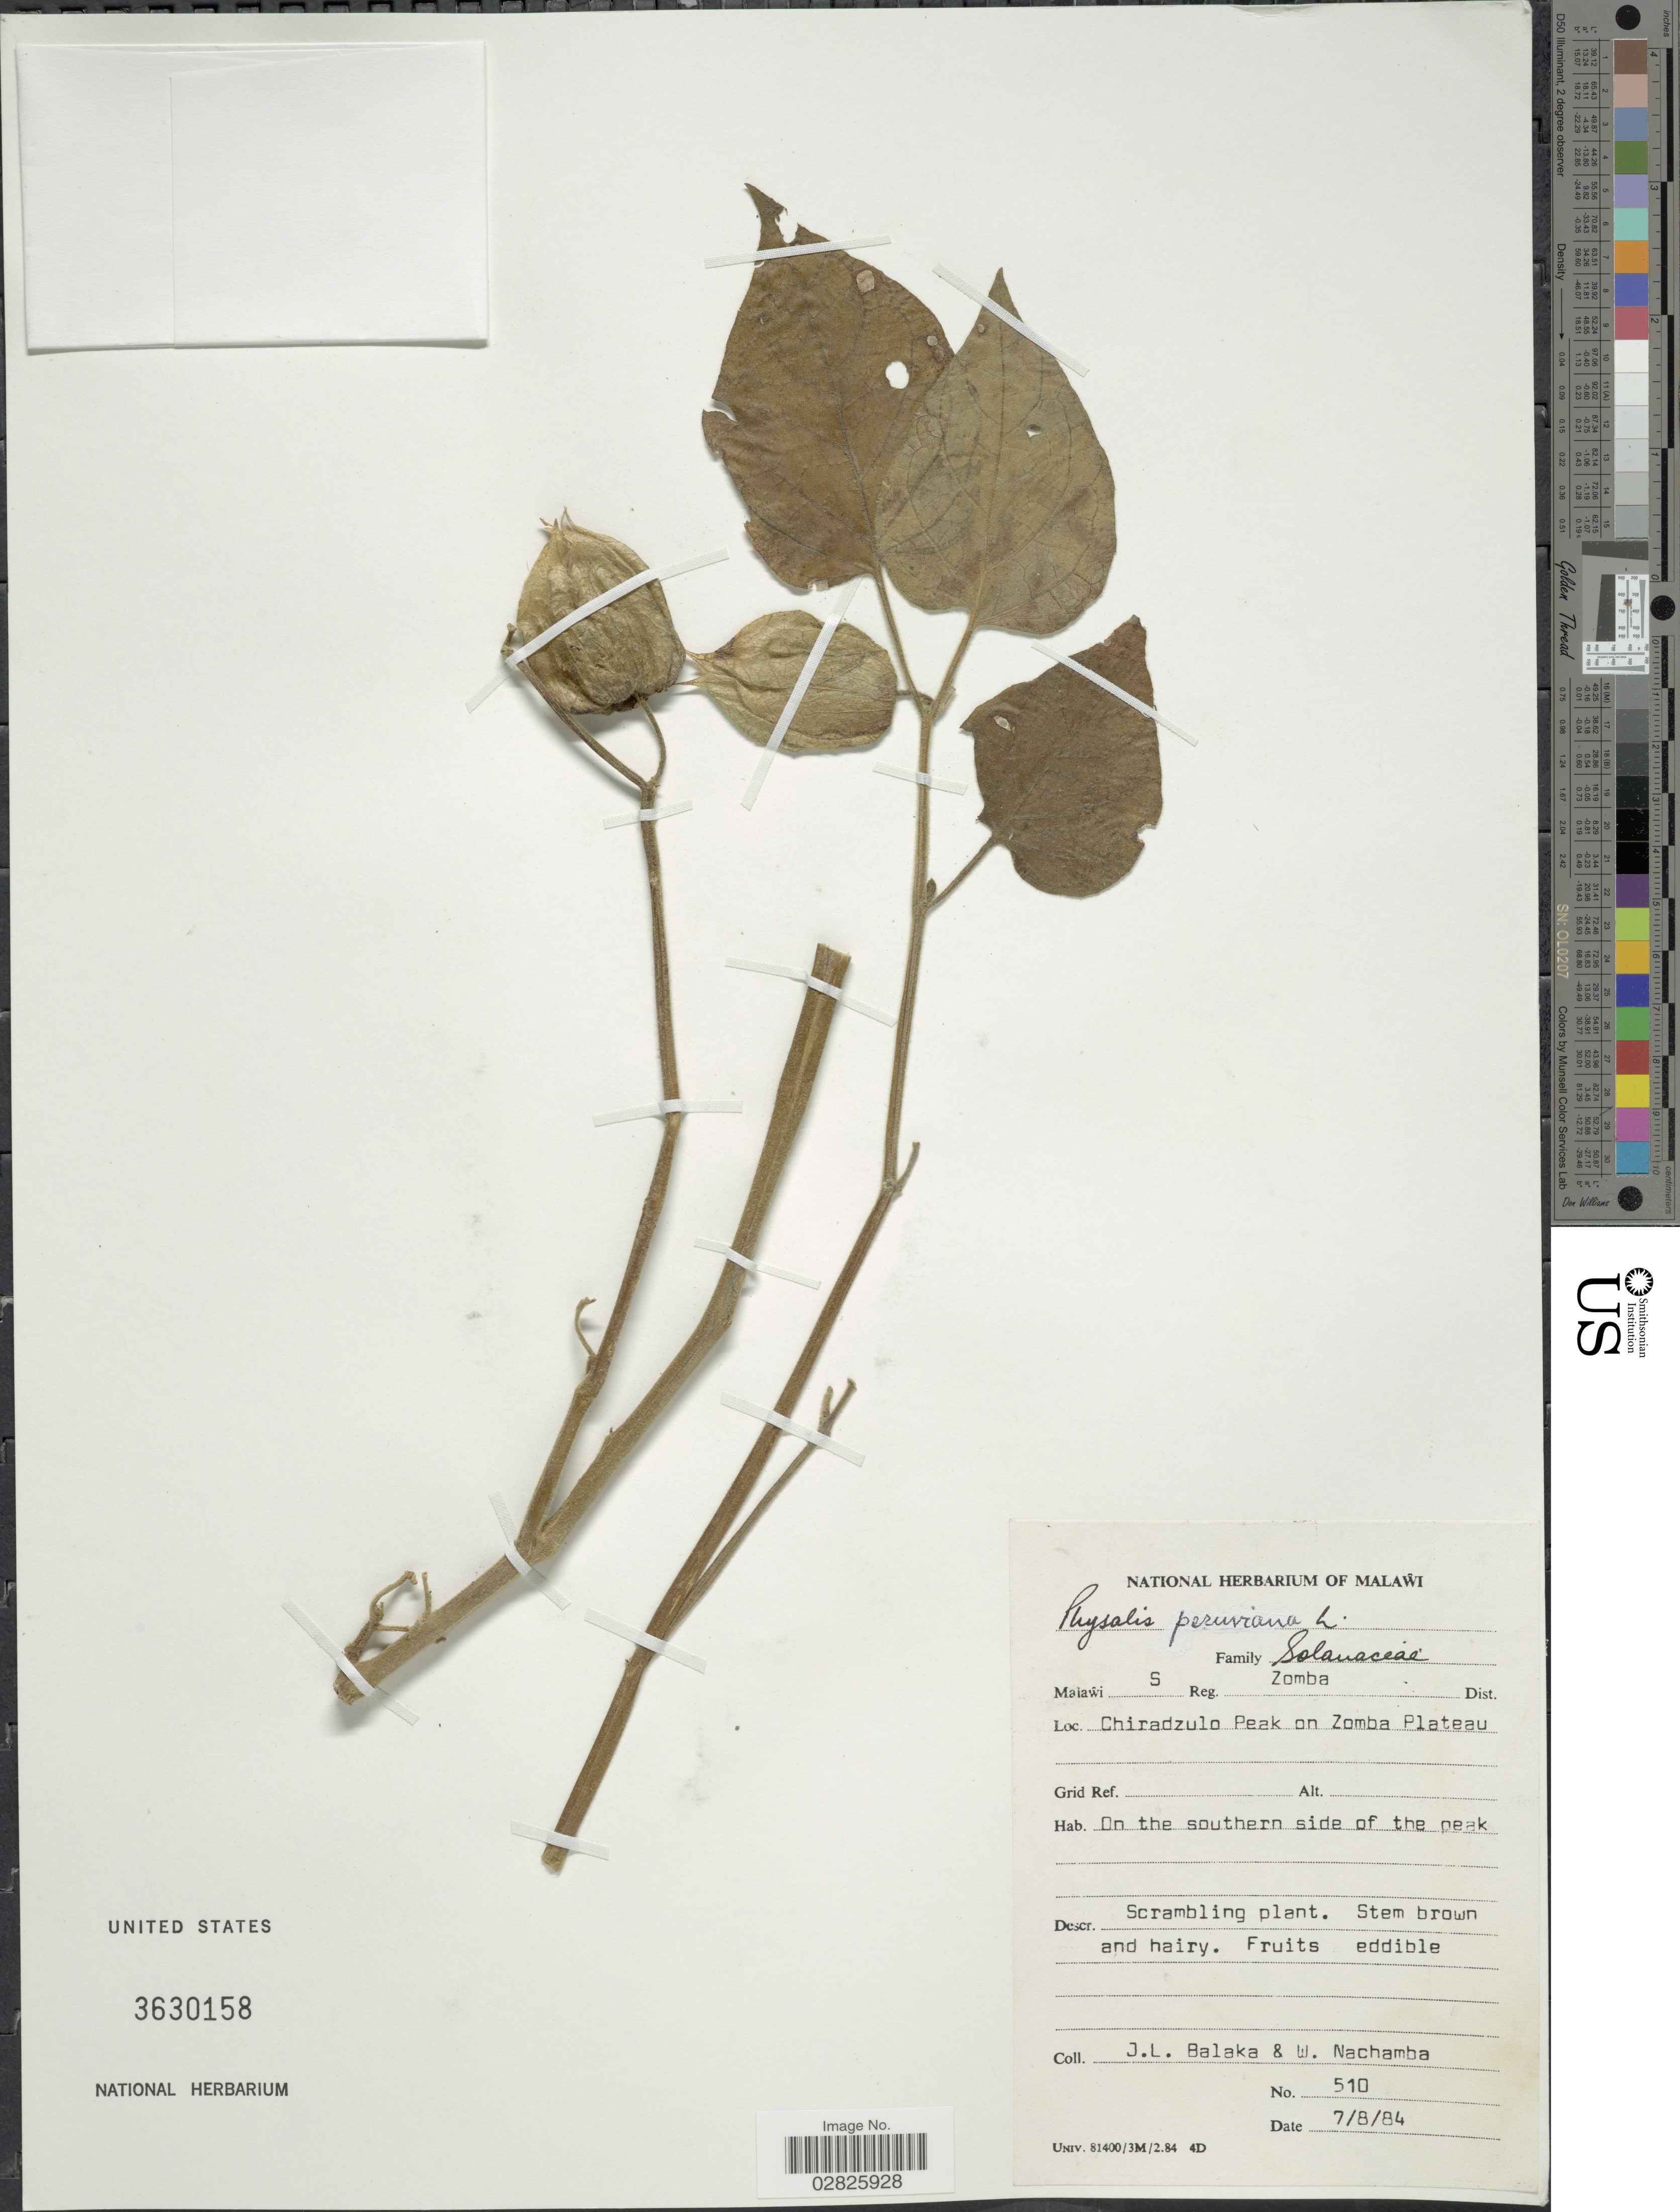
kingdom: Plantae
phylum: Tracheophyta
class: Magnoliopsida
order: Solanales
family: Solanaceae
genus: Physalis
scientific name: Physalis peruviana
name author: L.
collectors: J. Balaka & W. Nachamba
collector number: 510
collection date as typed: Transcribed d/m/y: 7/8/84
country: Malawi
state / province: Southern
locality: S Reg. Zomba Dist. Chiradzulo Peak on Zomba Plateau. On the southern side of the peak.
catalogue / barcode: US 3630158